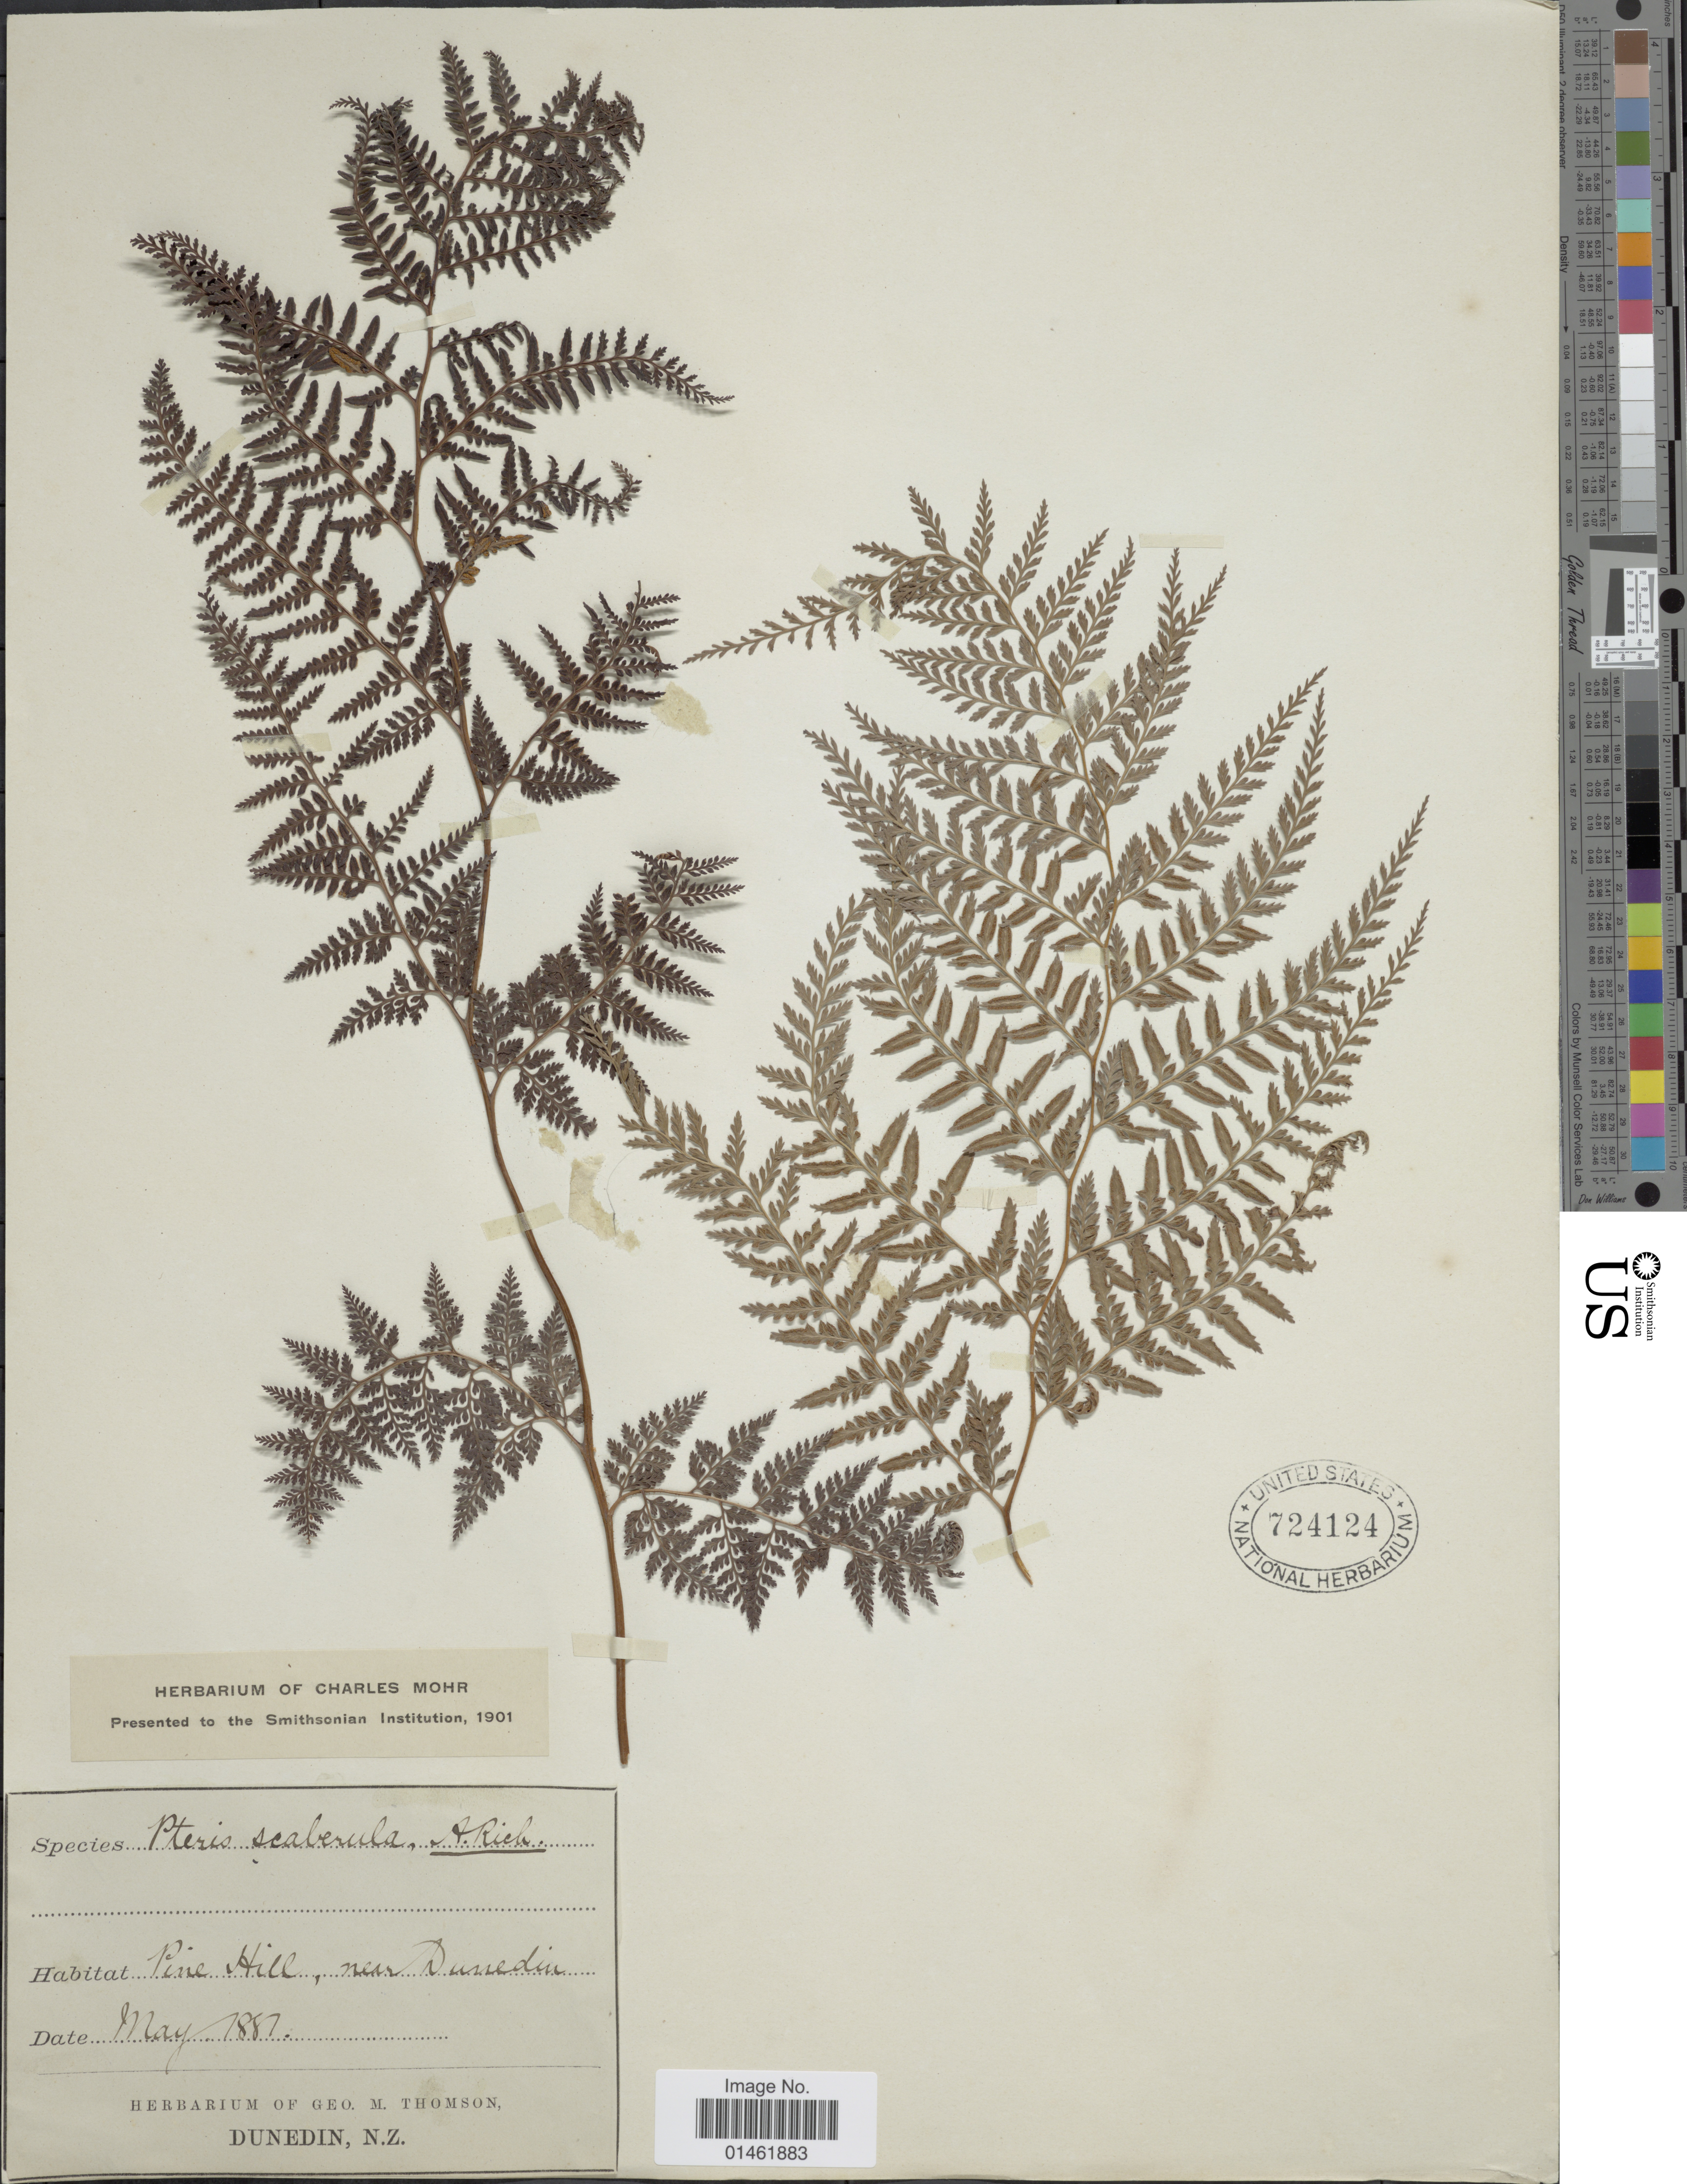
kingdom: Plantae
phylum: Tracheophyta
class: Polypodiopsida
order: Polypodiales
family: Dennstaedtiaceae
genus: Paesia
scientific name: Paesia scaberula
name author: Kuhn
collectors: ex herb. Charles Mohr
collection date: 1887-05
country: New Zealand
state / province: Otago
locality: Pine Hill near Dunedin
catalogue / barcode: US 724124